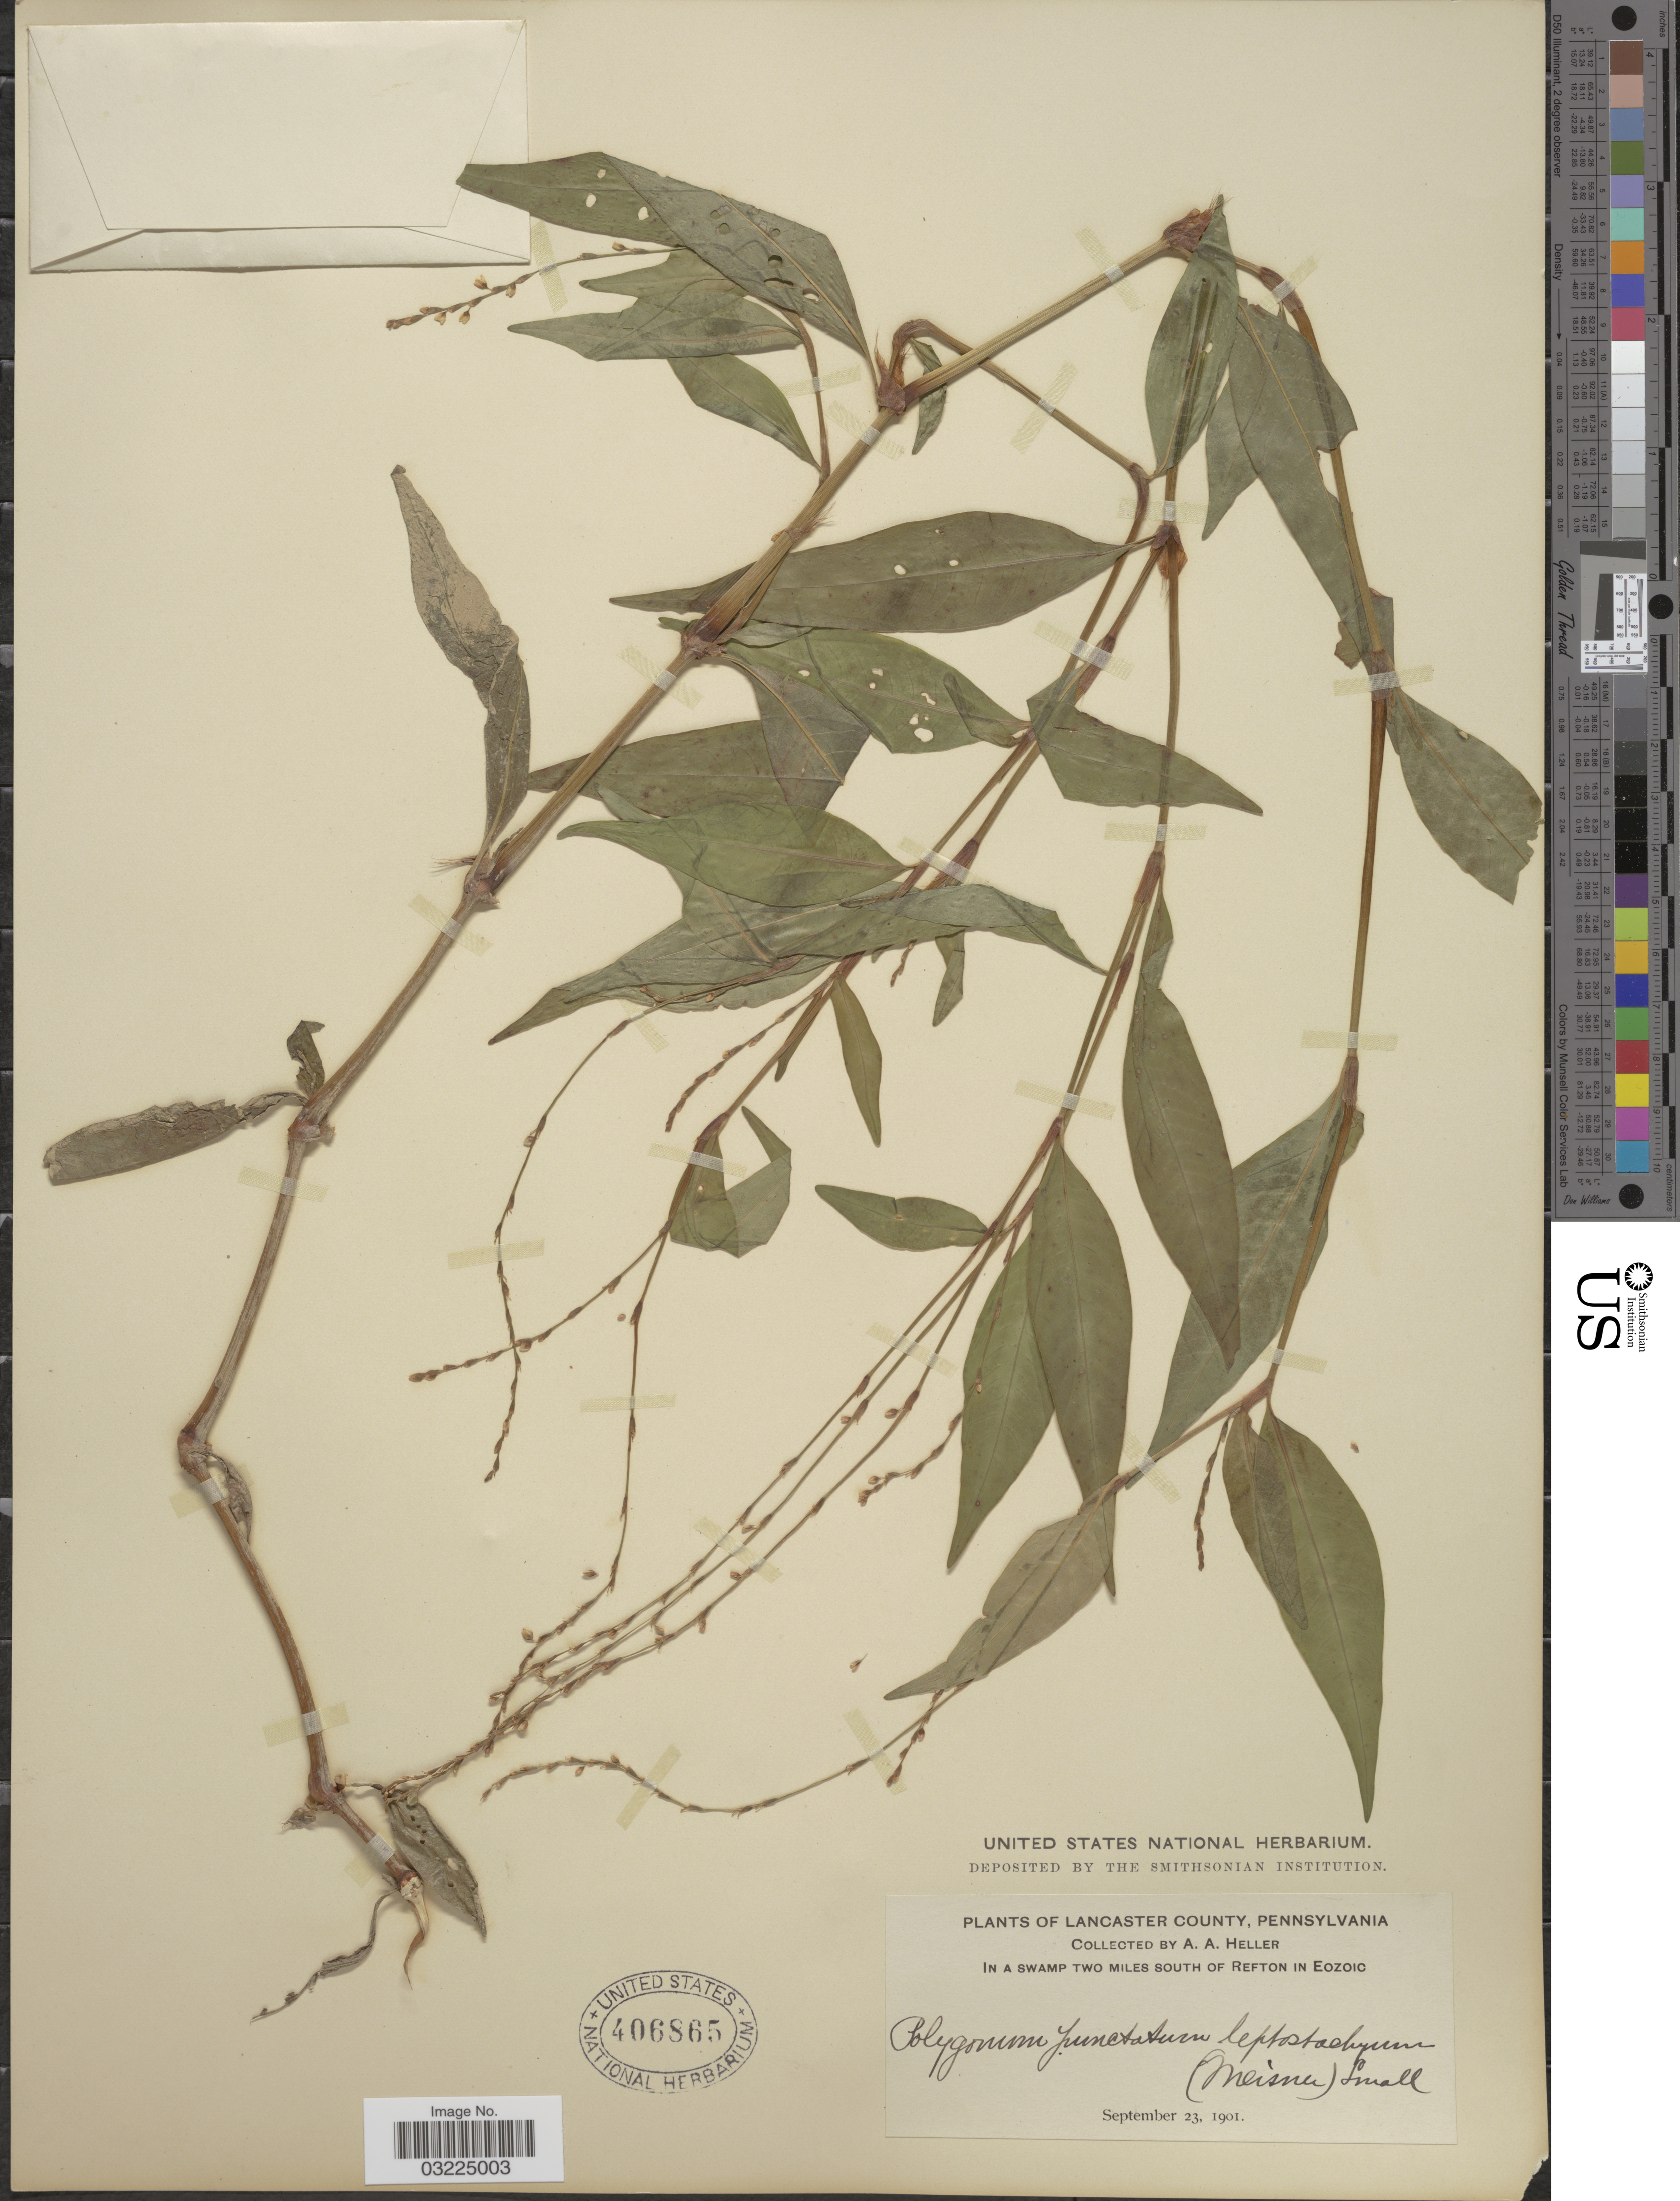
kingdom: Plantae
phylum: Tracheophyta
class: Magnoliopsida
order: Caryophyllales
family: Polygonaceae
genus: Persicaria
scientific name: Persicaria punctata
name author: (Elliott) Small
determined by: Atha, D. E.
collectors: A. A. Heller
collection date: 1901-09-23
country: United States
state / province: Pennsylvania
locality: Lancaster County. In a swamp two miles south of Refton in Eozoic.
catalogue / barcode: US 406865